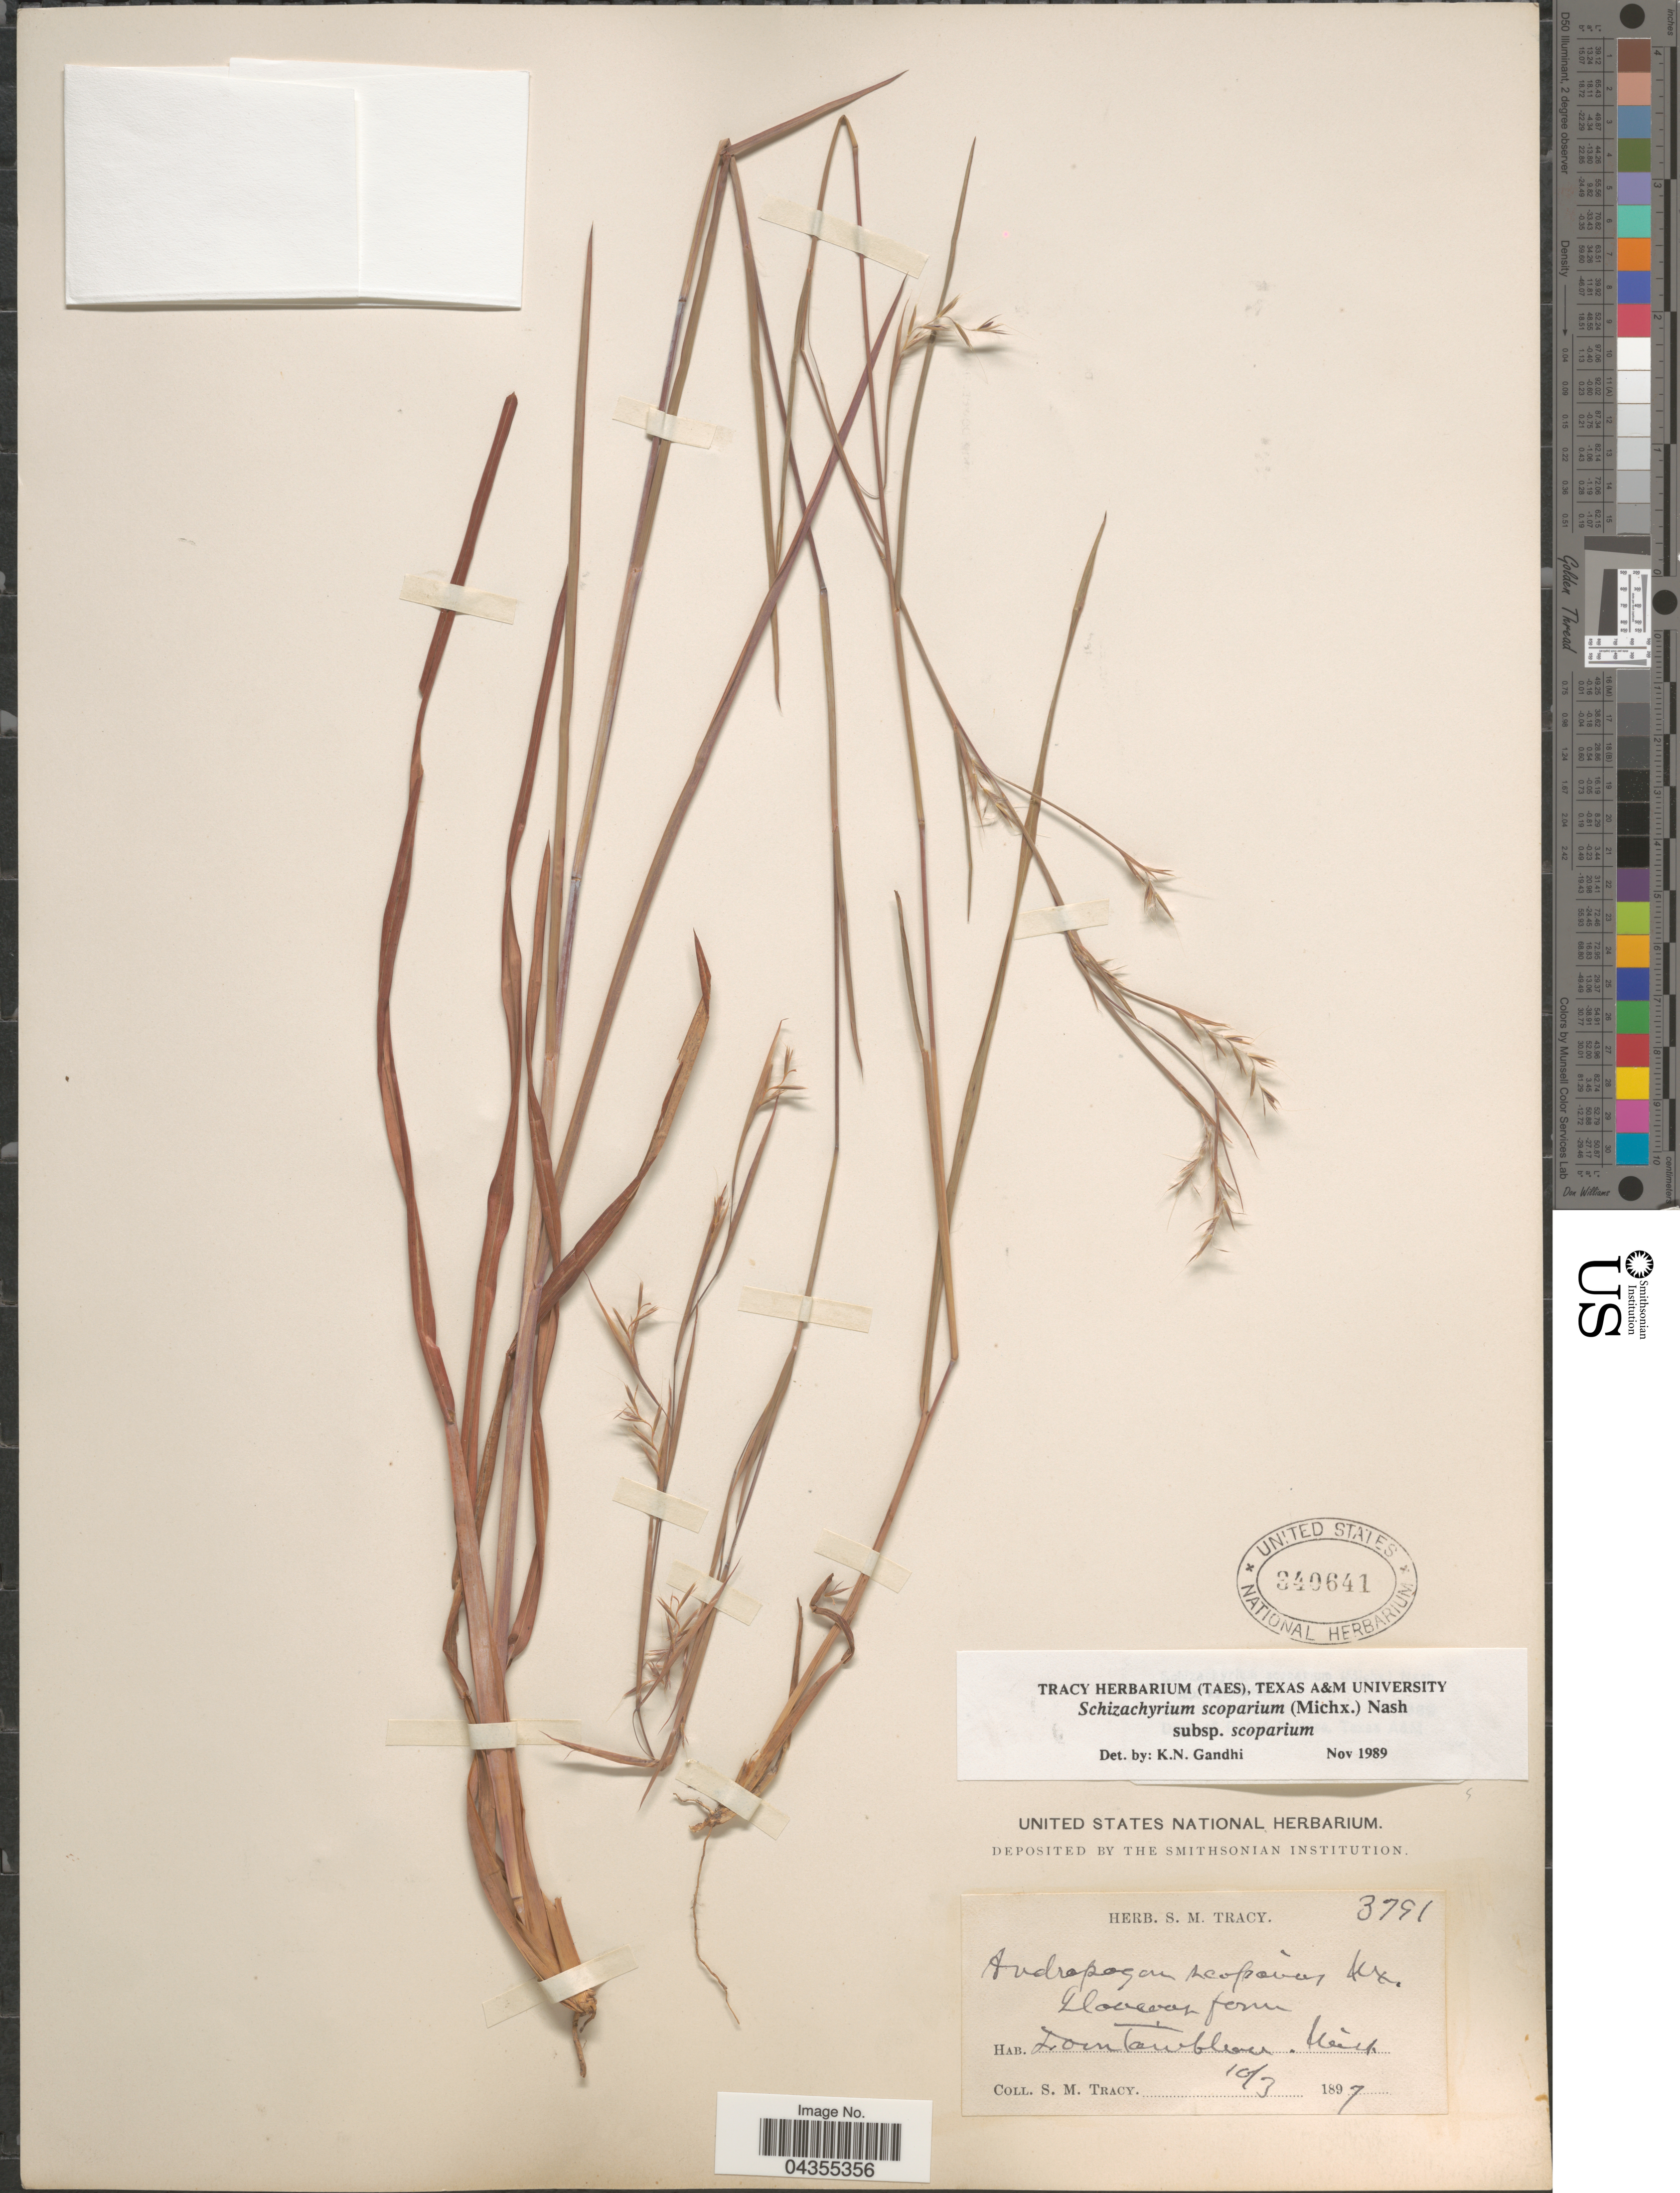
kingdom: Plantae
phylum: Tracheophyta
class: Liliopsida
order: Poales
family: Poaceae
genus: Schizachyrium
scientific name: Schizachyrium scoparium var. scoparium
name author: (Michx.) Nash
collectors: S. M. Tracy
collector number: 3791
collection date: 1897-10-03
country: United States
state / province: Mississippi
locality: Fontainbleau.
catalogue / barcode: US 340641